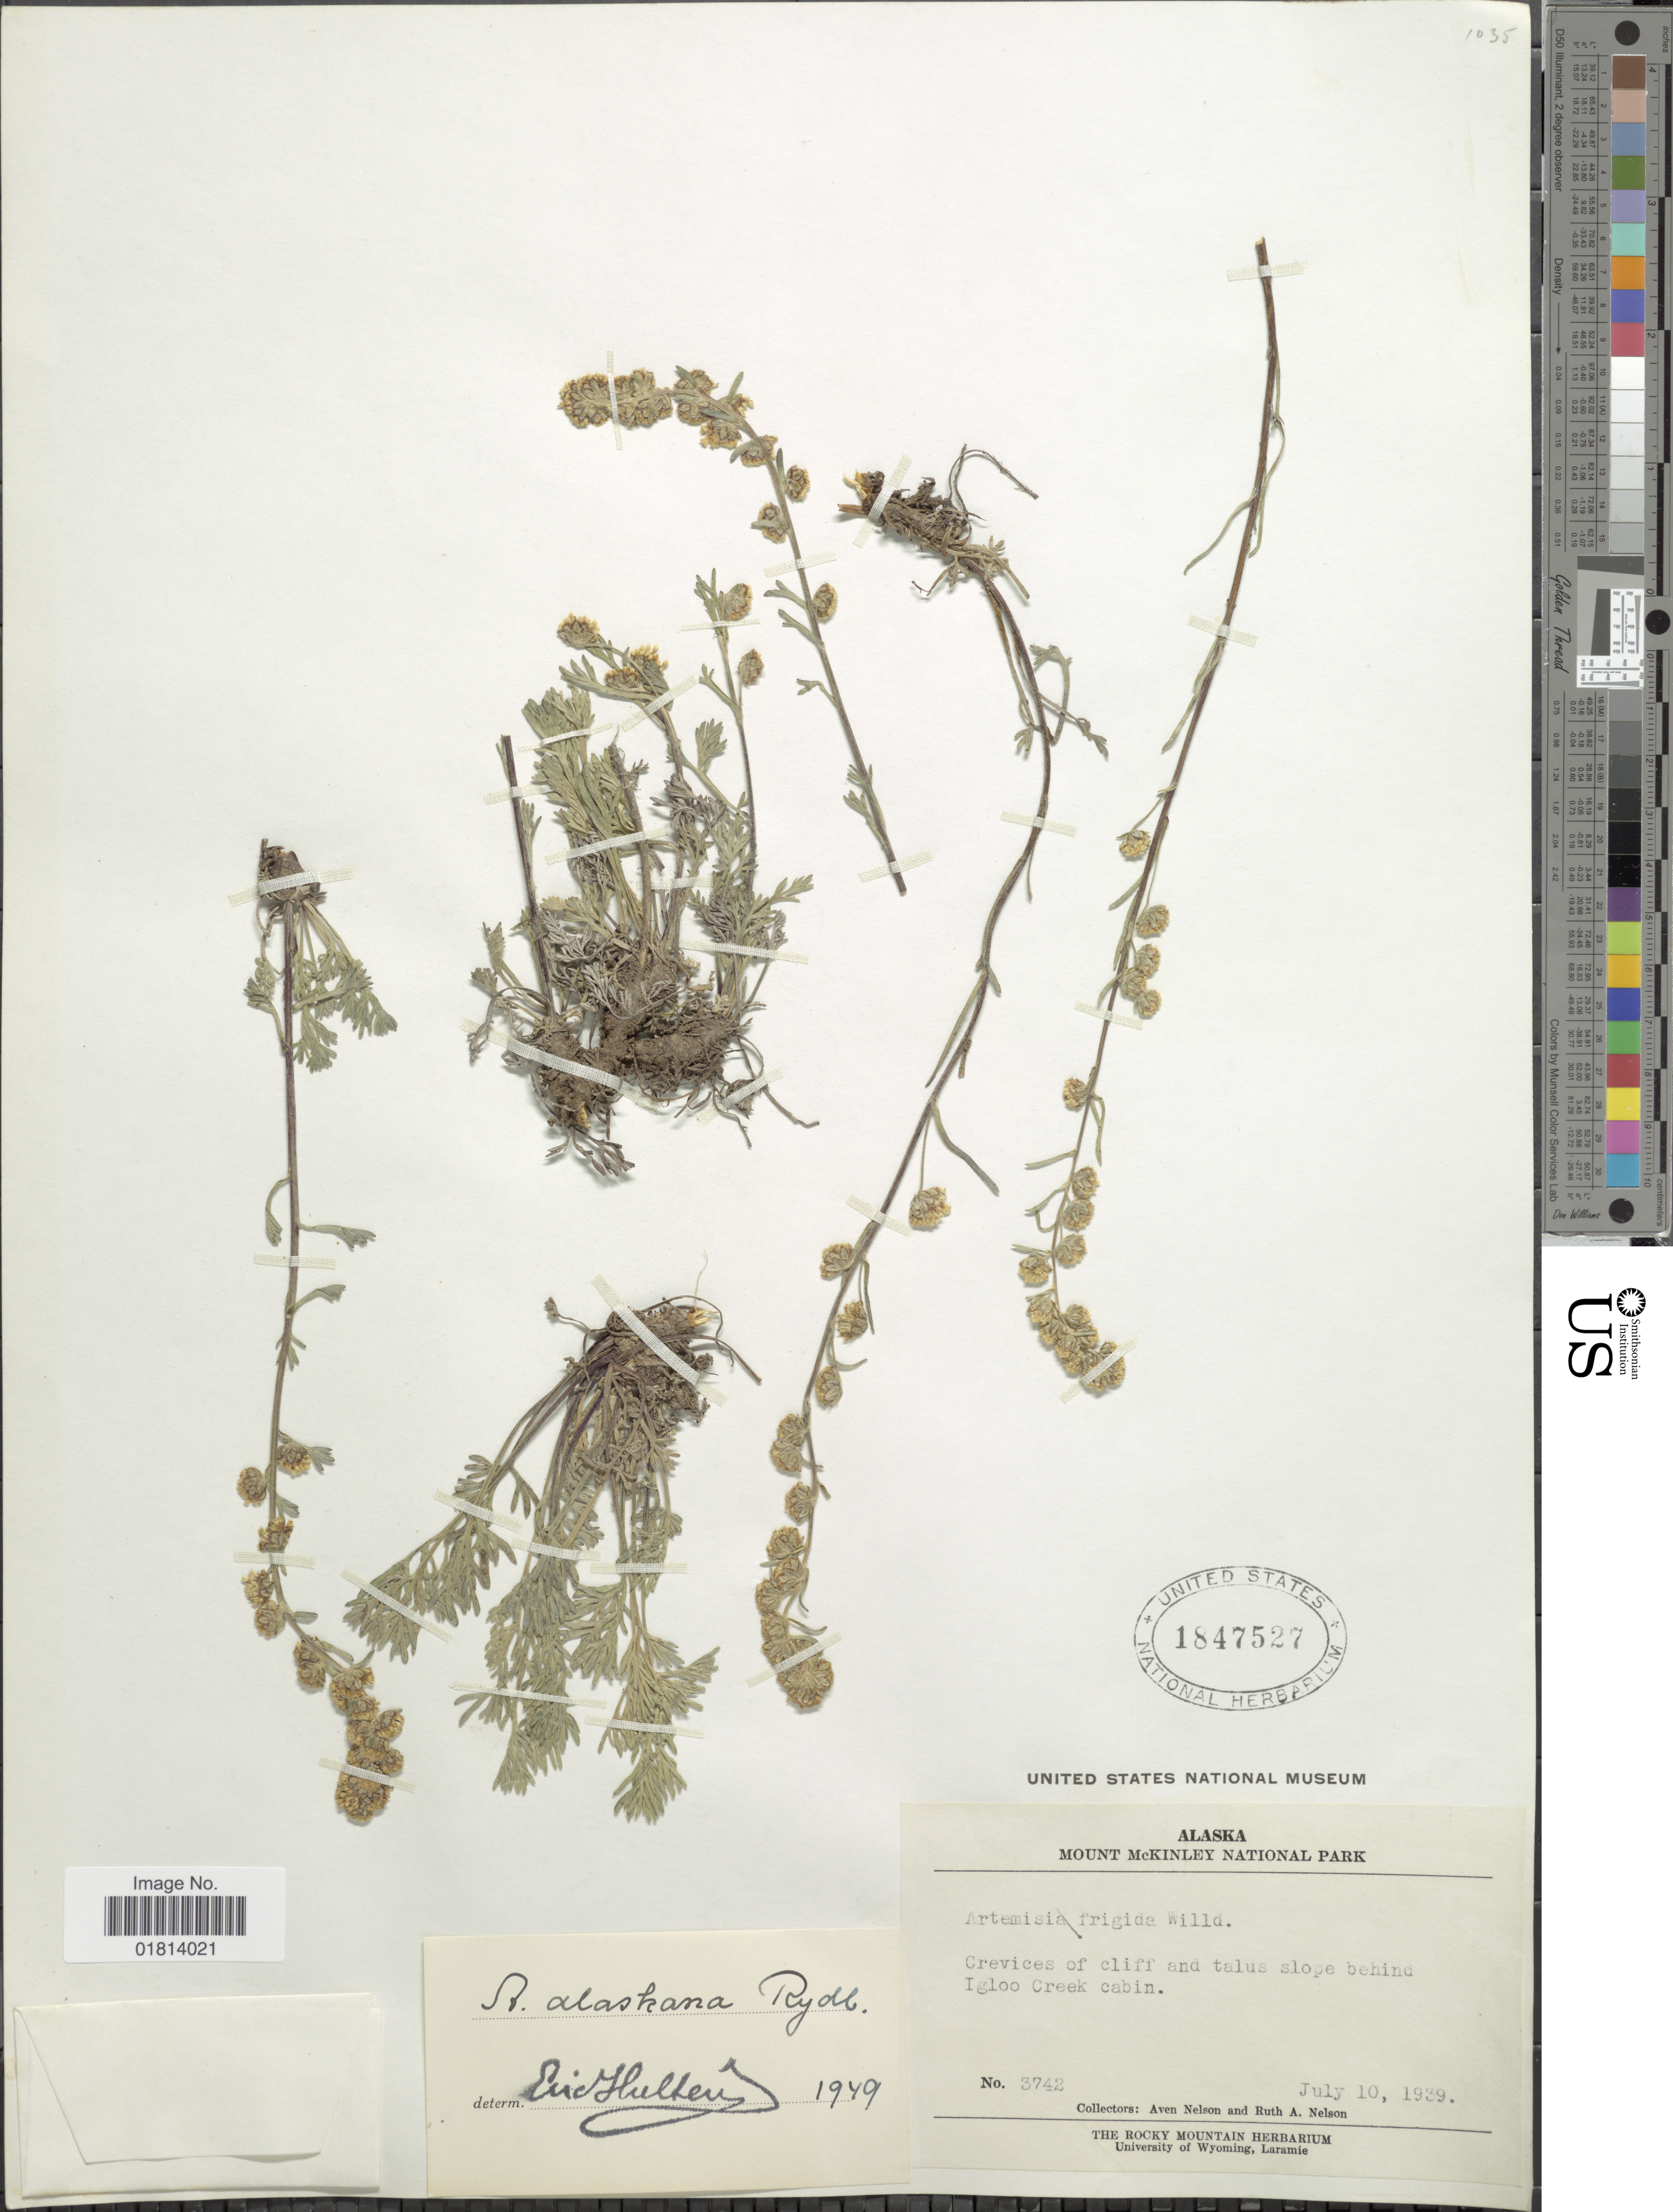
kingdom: Plantae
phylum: Tracheophyta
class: Magnoliopsida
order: Asterales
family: Asteraceae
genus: Artemisia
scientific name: Artemisia alaskana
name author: Rydb.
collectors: A. Nelson & R. A. Nelson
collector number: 3742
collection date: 1939-07-10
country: United States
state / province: Alaska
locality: Mount McKinley National Park. Crevices of cliff and talus slope behind Igloo Creek cabin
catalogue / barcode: US 1847527